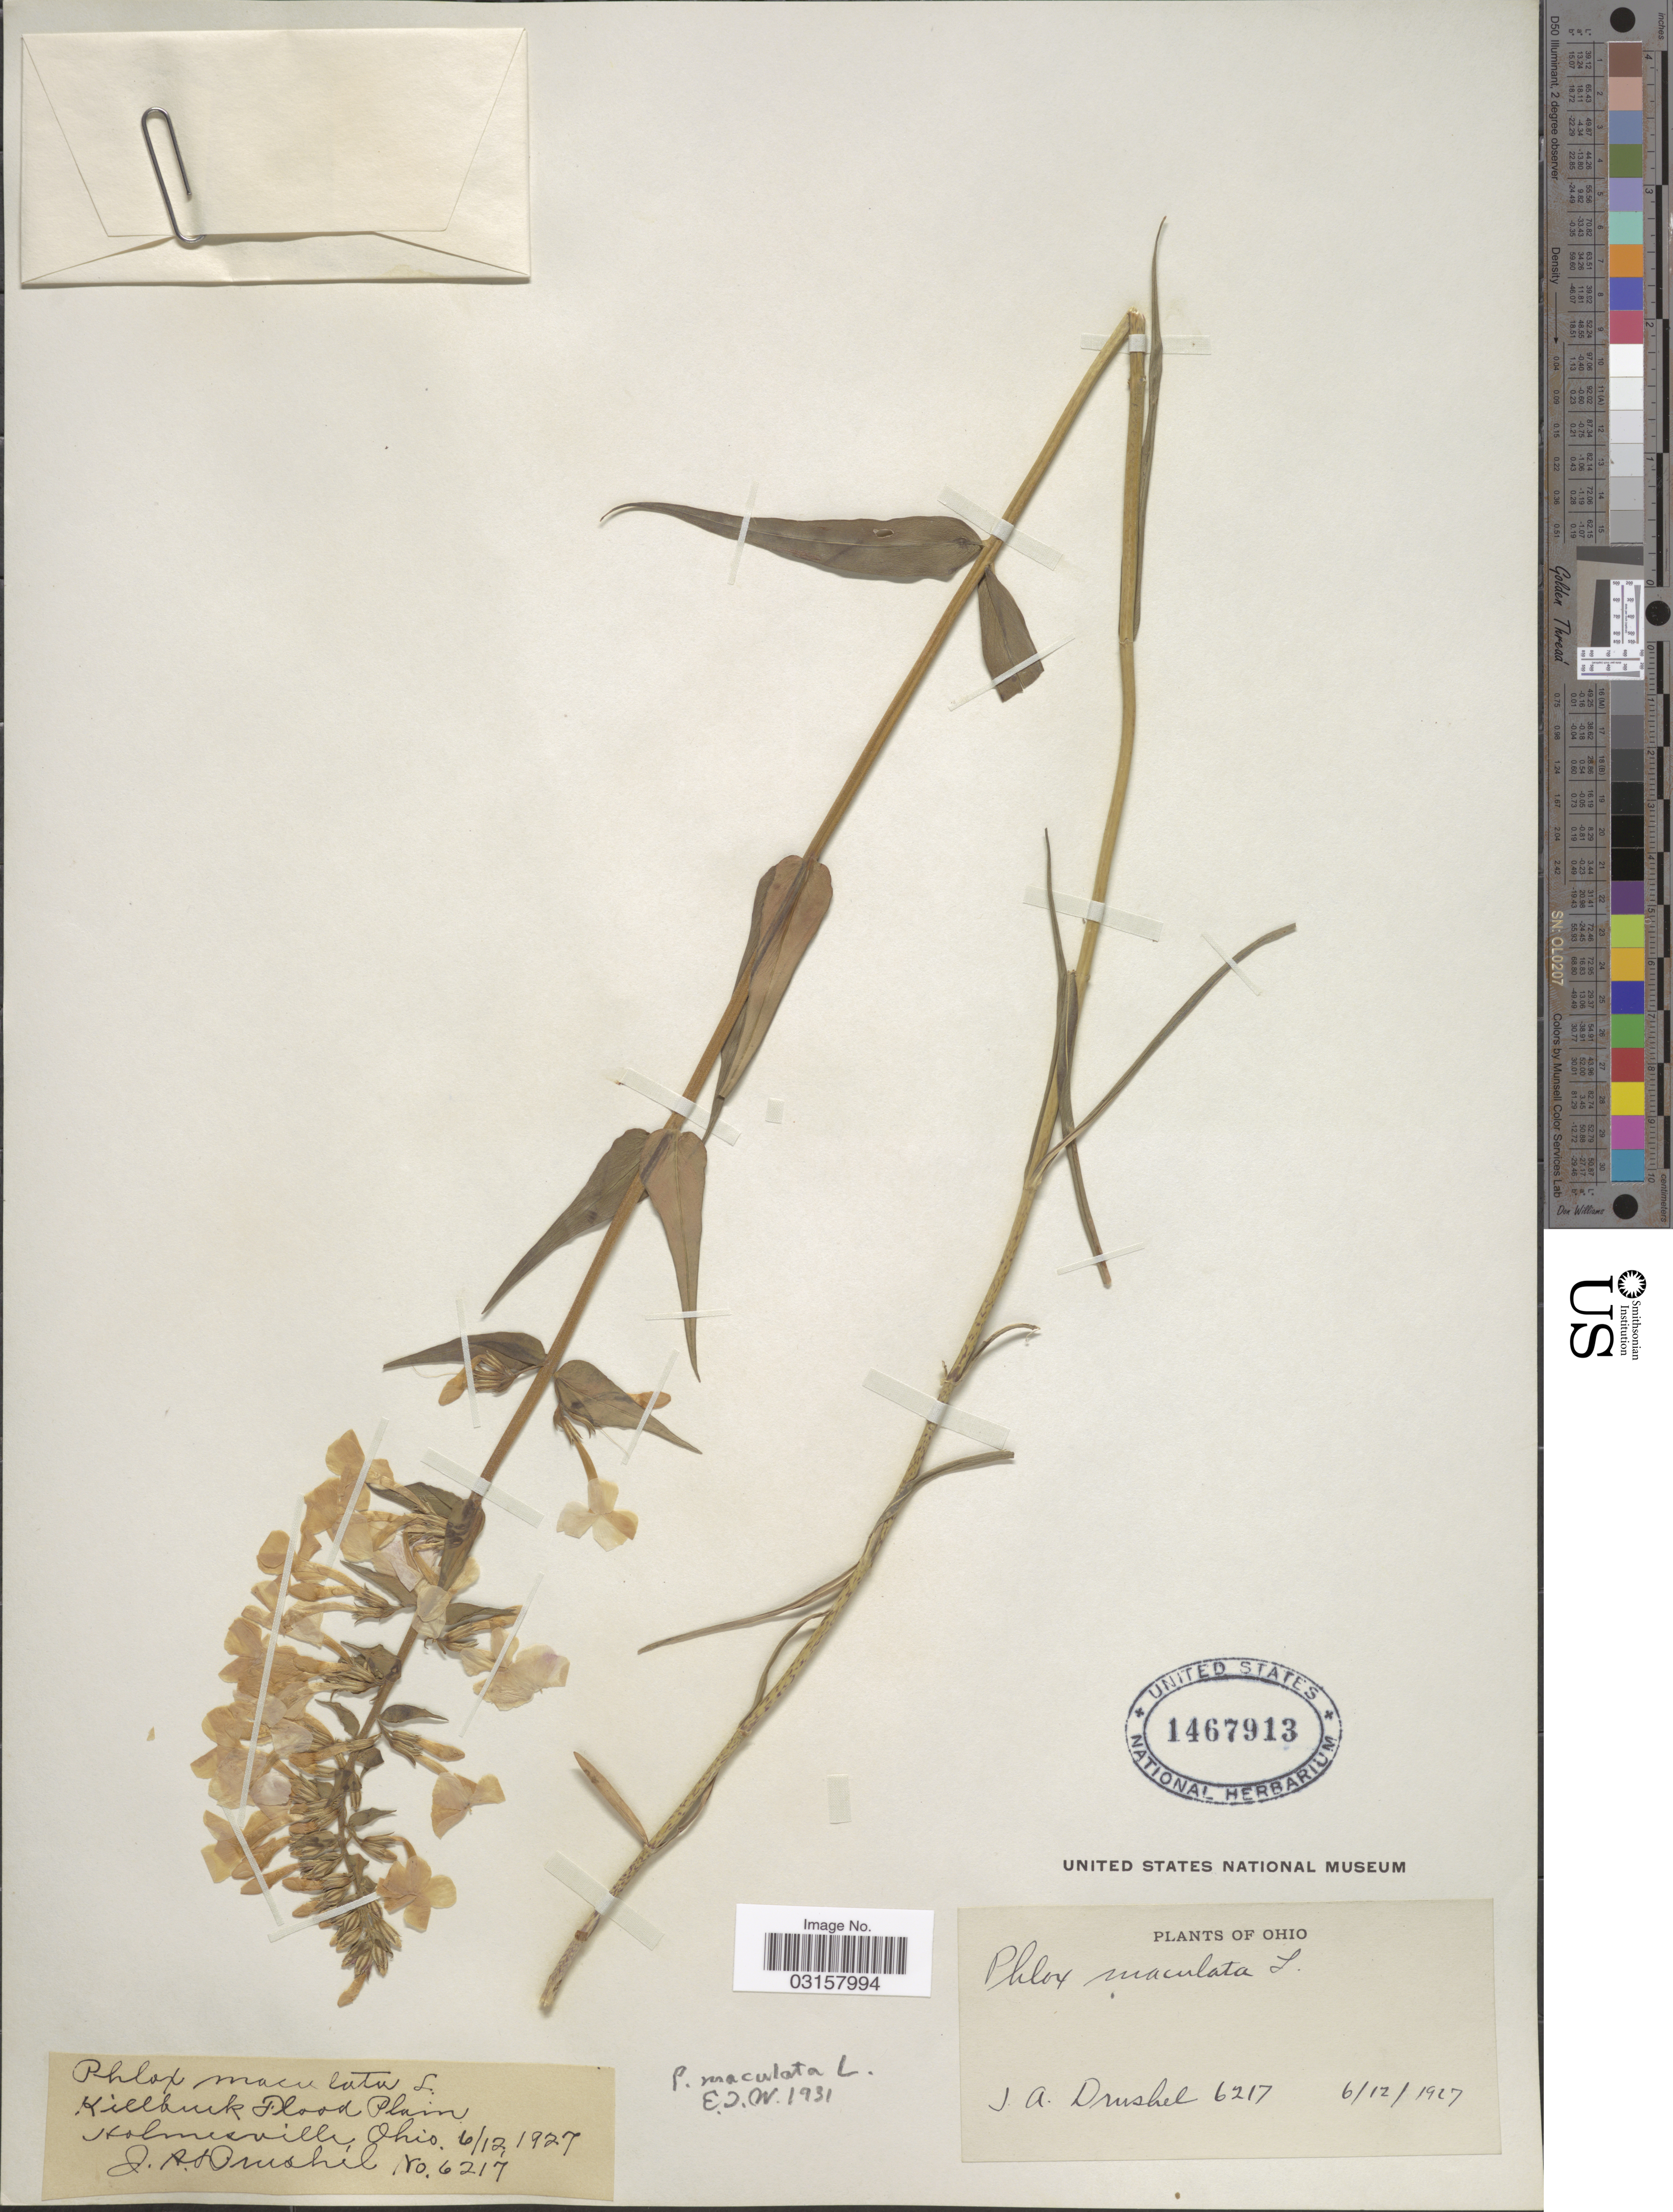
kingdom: Plantae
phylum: Tracheophyta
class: Magnoliopsida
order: Ericales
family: Polemoniaceae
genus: Phlox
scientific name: Phlox x pyramidalis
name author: (Sm.) Wherry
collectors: J. A. Drushel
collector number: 6217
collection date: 1927-06-12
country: United States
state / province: Ohio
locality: Killbuck Flood Plain. Holmesville.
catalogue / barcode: US 1467913